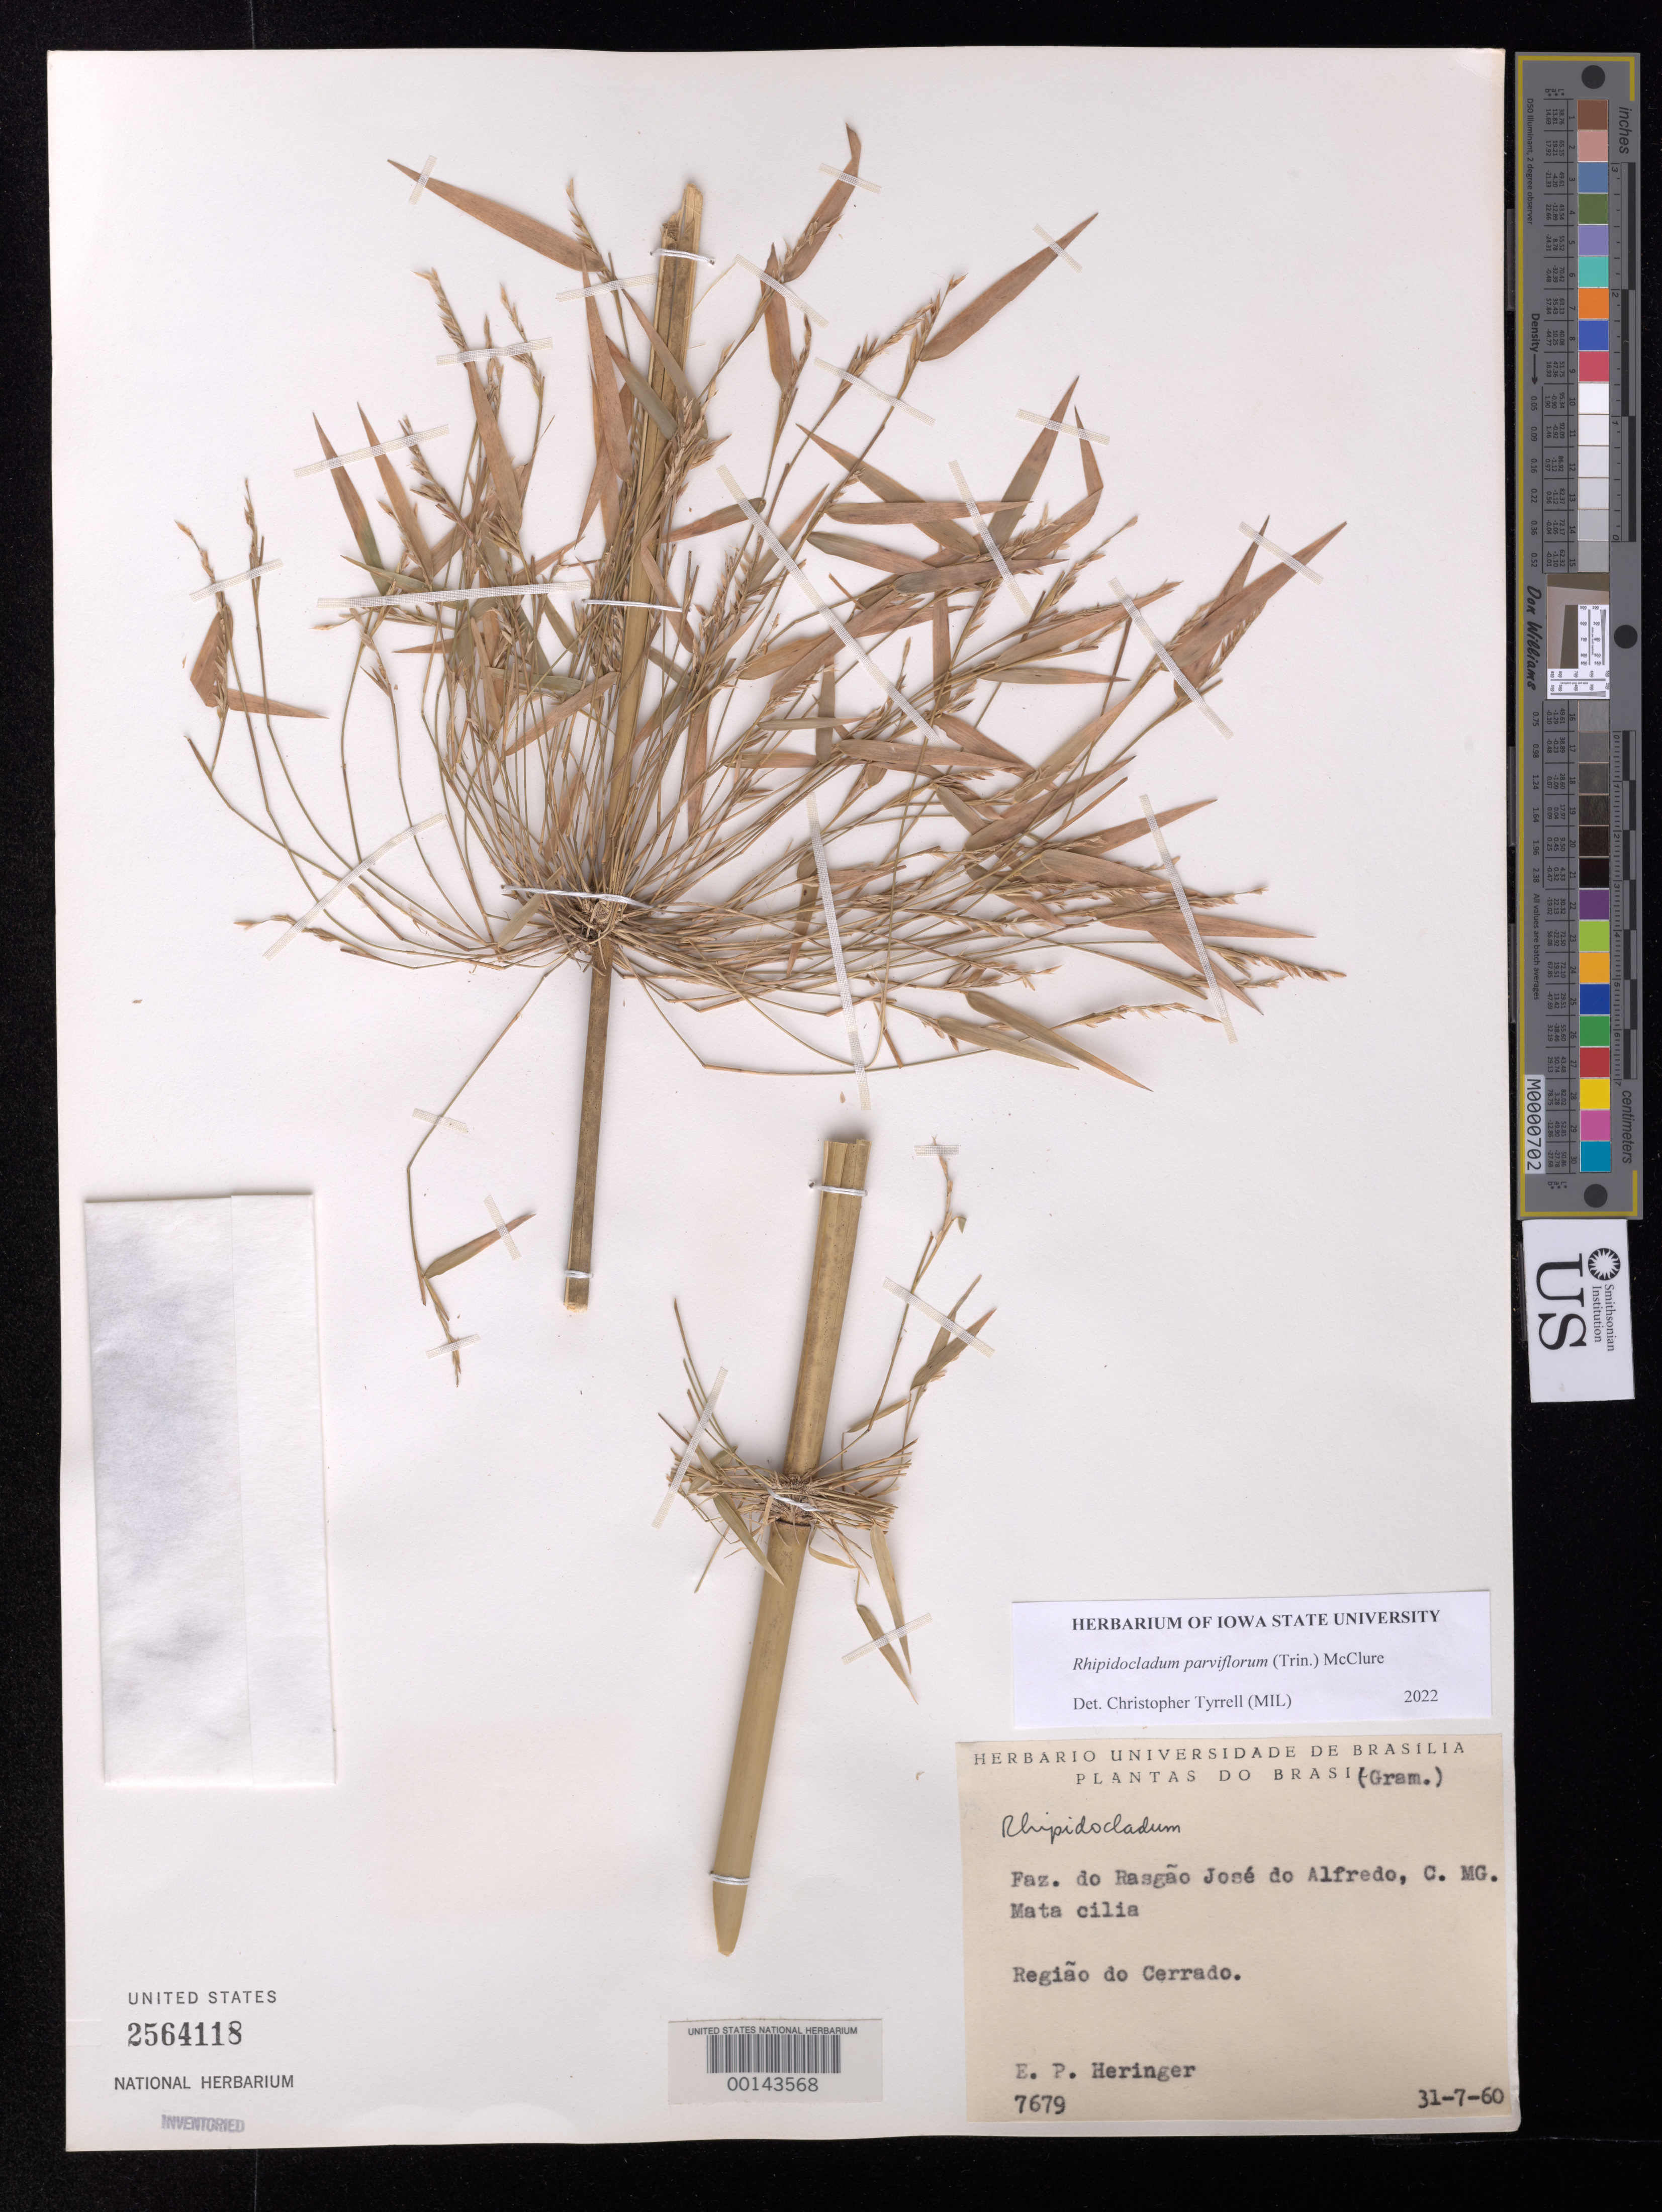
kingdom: Plantae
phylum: Tracheophyta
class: Liliopsida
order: Poales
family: Poaceae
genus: Rhipidocladum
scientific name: Rhipidocladum parviflorum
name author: (Trin.) McClure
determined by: Tyrrell, Christopher D., (MIL), Milwaukee Public Museum (UNITED STATES)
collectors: E. P. Heringer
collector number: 7679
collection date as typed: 31 Jul 1960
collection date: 1960-07-31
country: Brazil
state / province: Minas Gerais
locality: Cerrado, faz. do rasgao jose de alfredo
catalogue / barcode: US 2564118